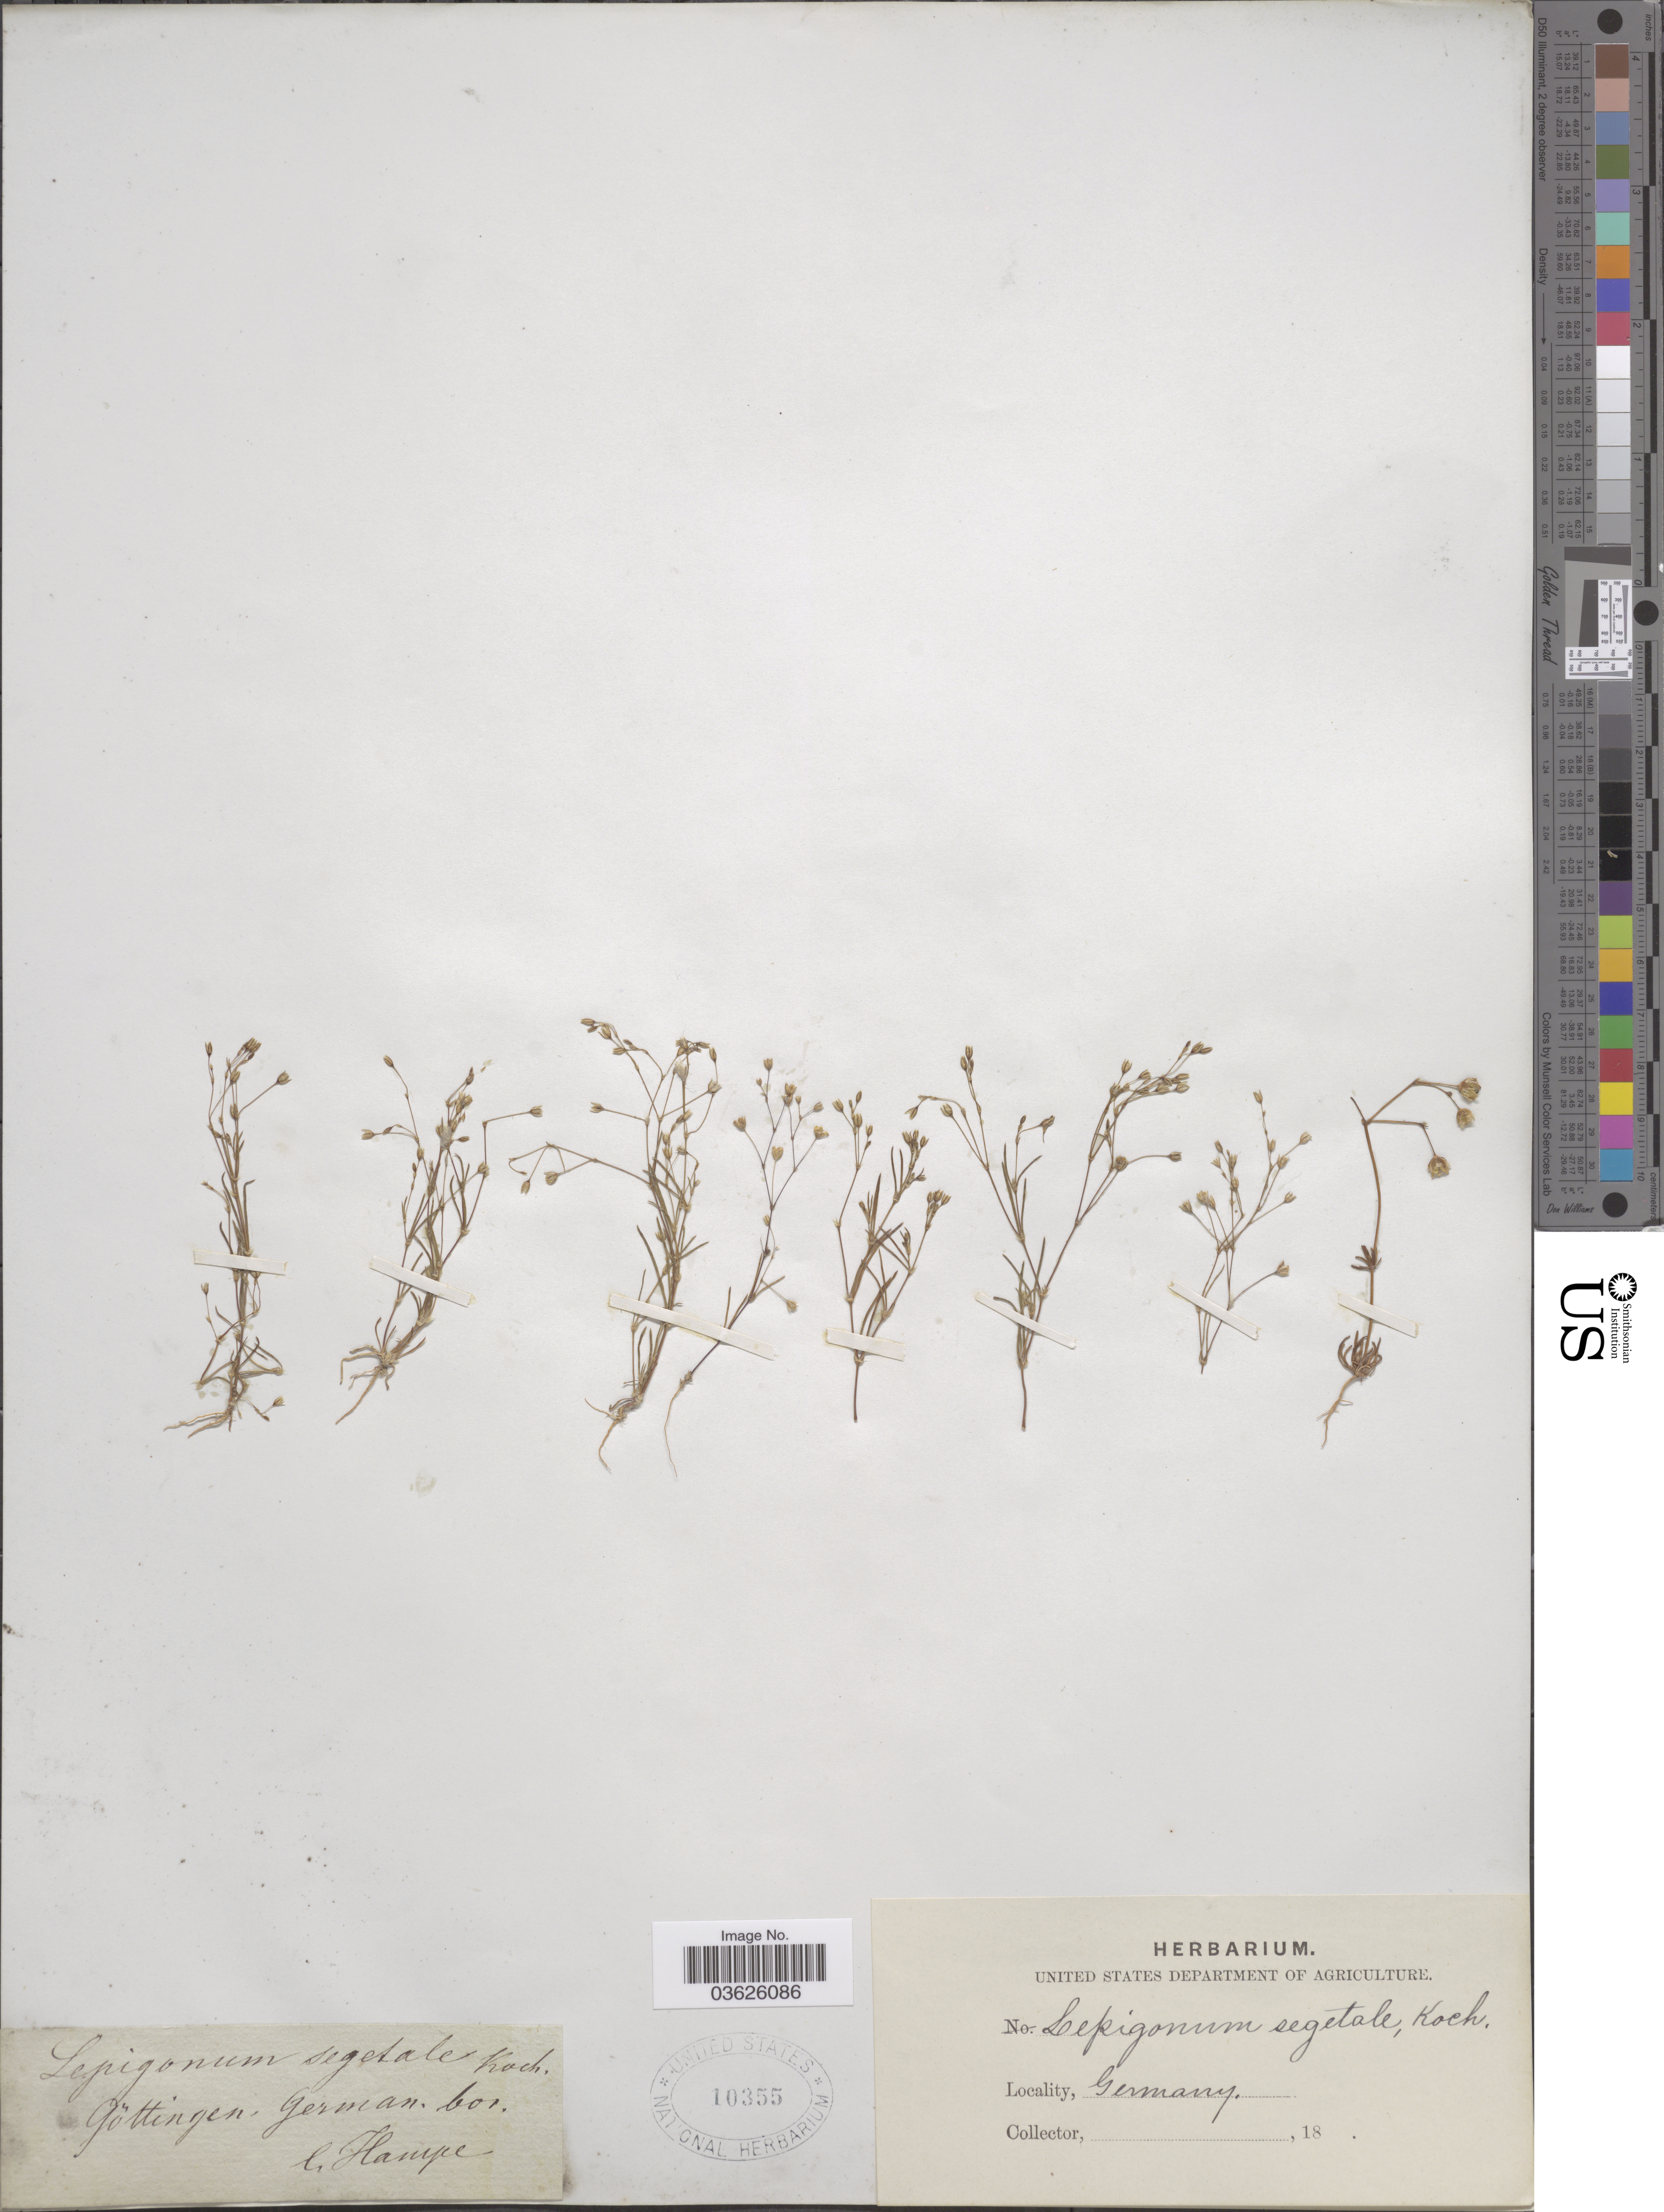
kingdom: Plantae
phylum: Tracheophyta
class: Magnoliopsida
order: Caryophyllales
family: Caryophyllaceae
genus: Tissa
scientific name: Tissa segetalis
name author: (L.) Warb.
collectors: C. Hampe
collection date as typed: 18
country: Germany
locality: Göttingen, German. bor.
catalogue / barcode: US 10355